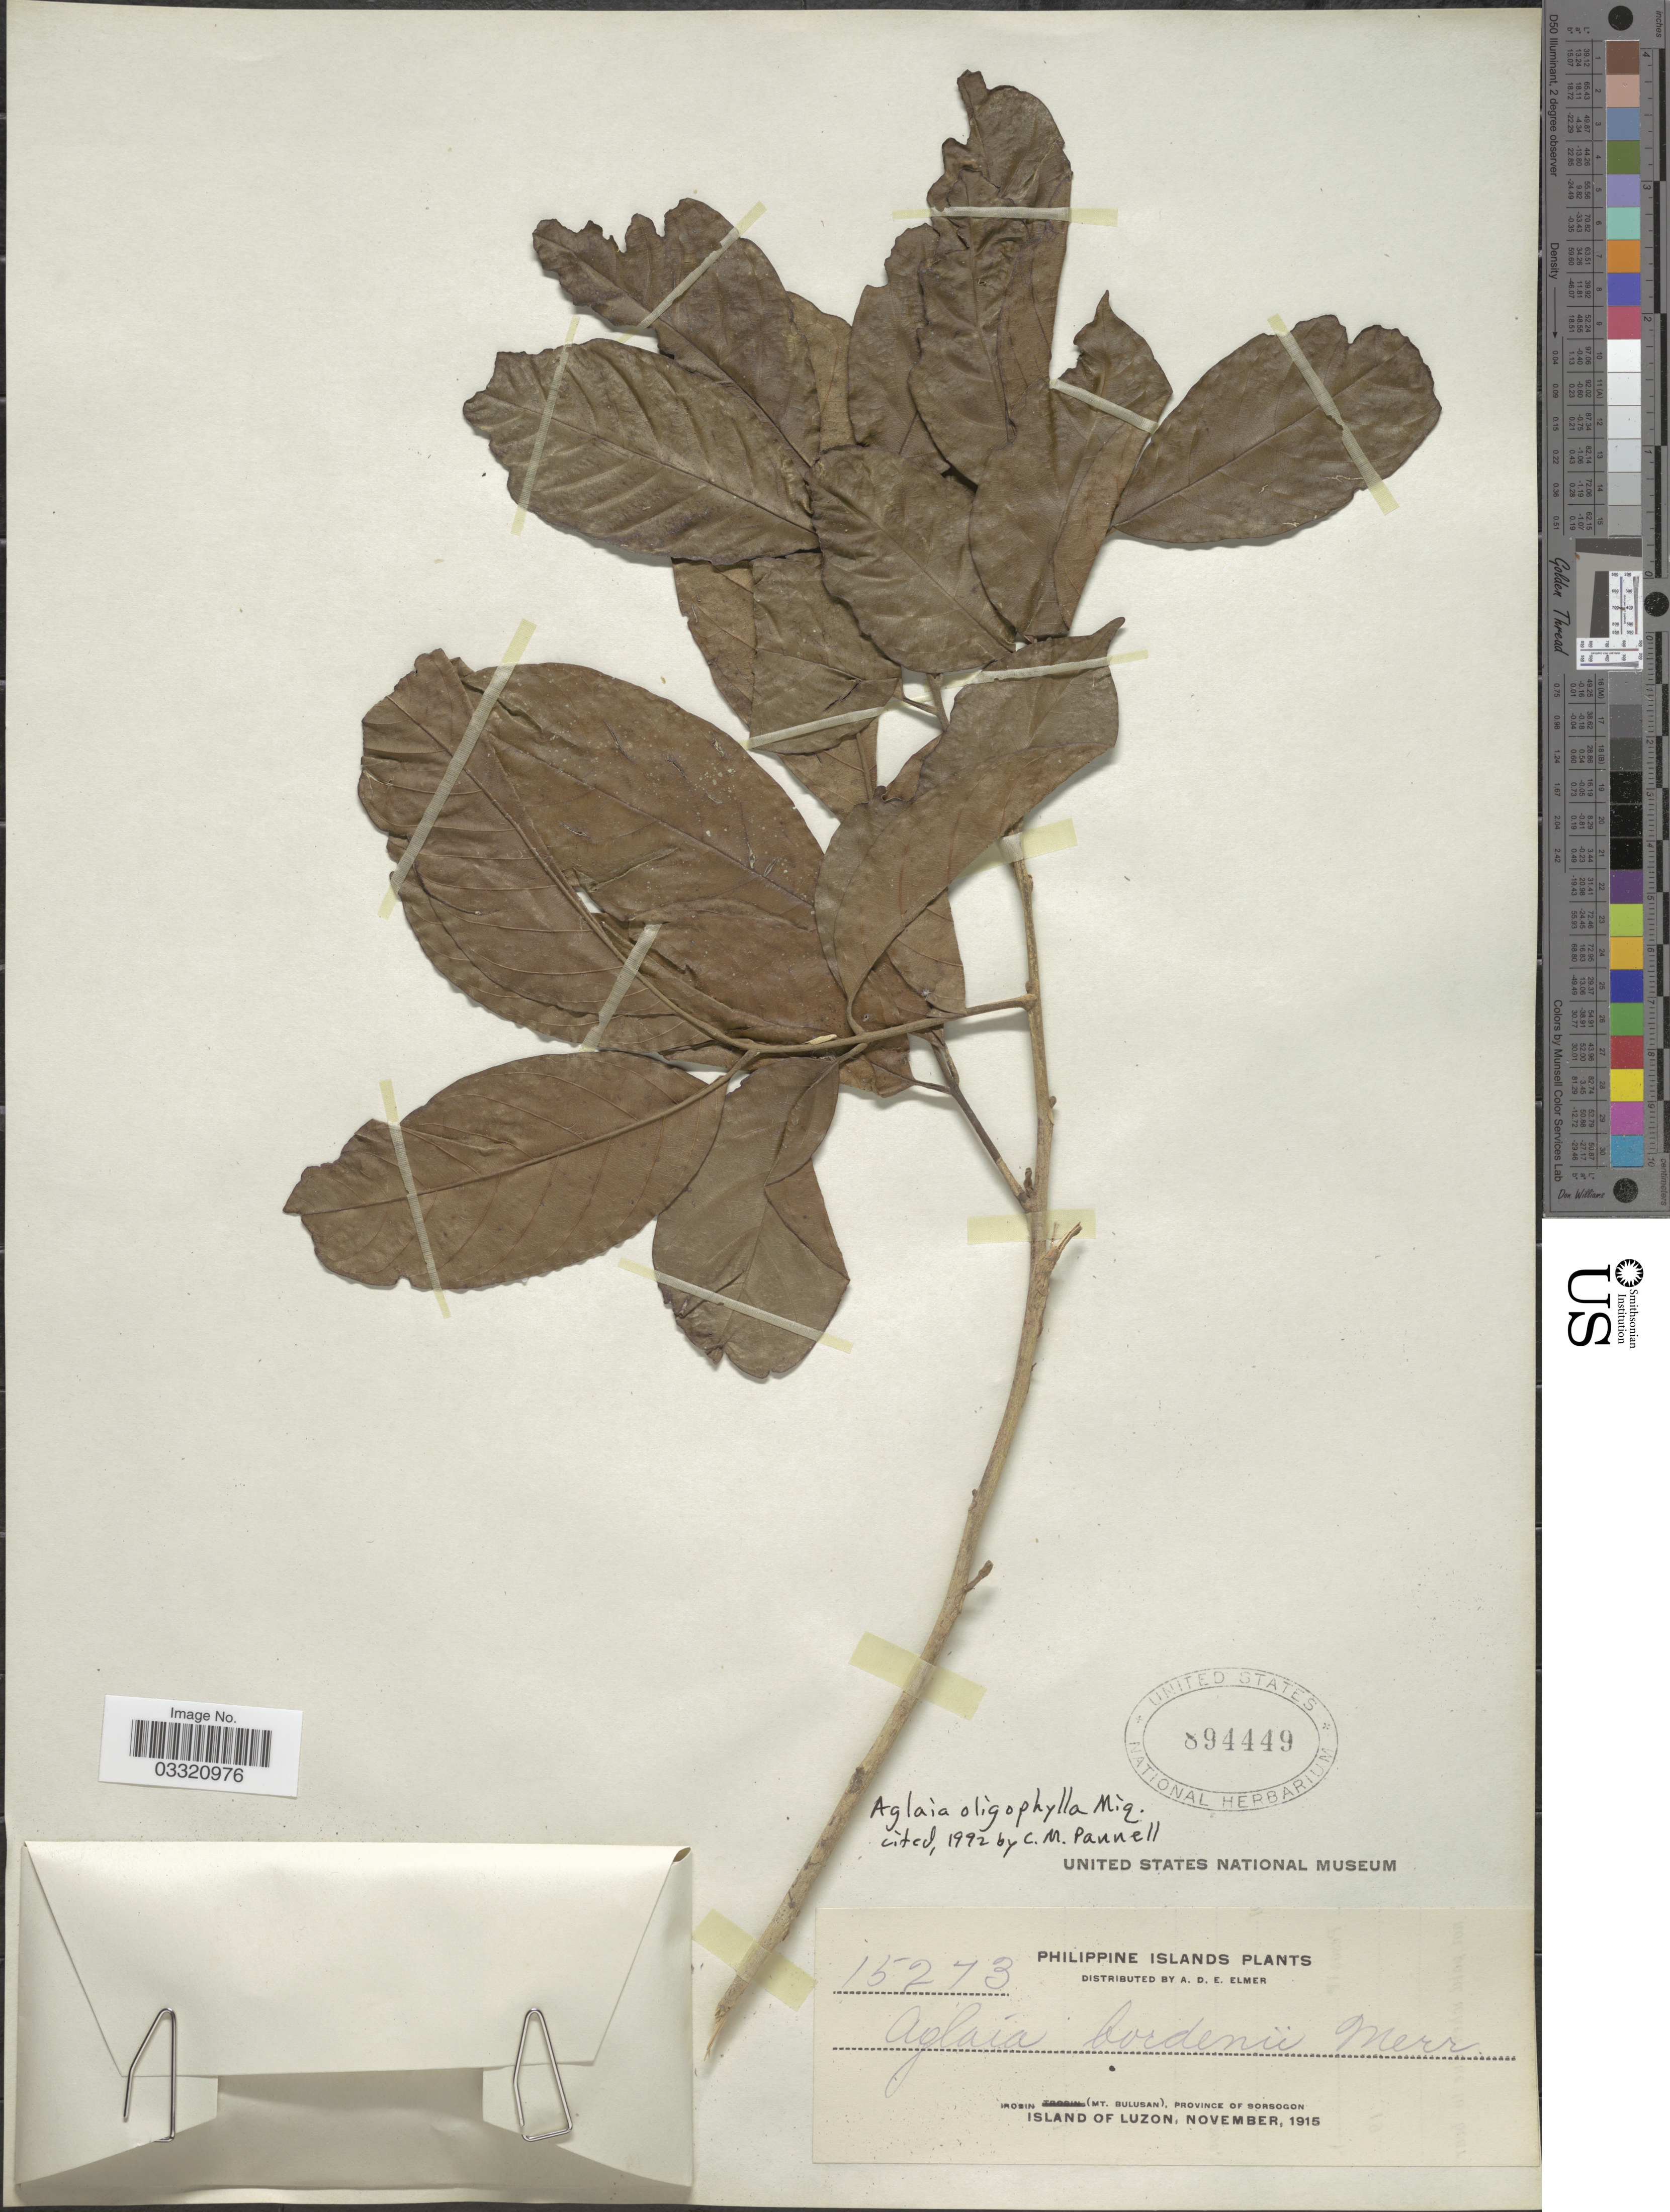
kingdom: Plantae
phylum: Tracheophyta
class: Magnoliopsida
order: Sapindales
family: Meliaceae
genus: Aglaia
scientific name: Aglaia oligophylla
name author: Miq.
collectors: A. D. E. Elmer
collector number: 15273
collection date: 1915-11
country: Philippines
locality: Irosin (Mt. Bulusan), Province of Sorsogon. Island of Luzon.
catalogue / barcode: US 894449